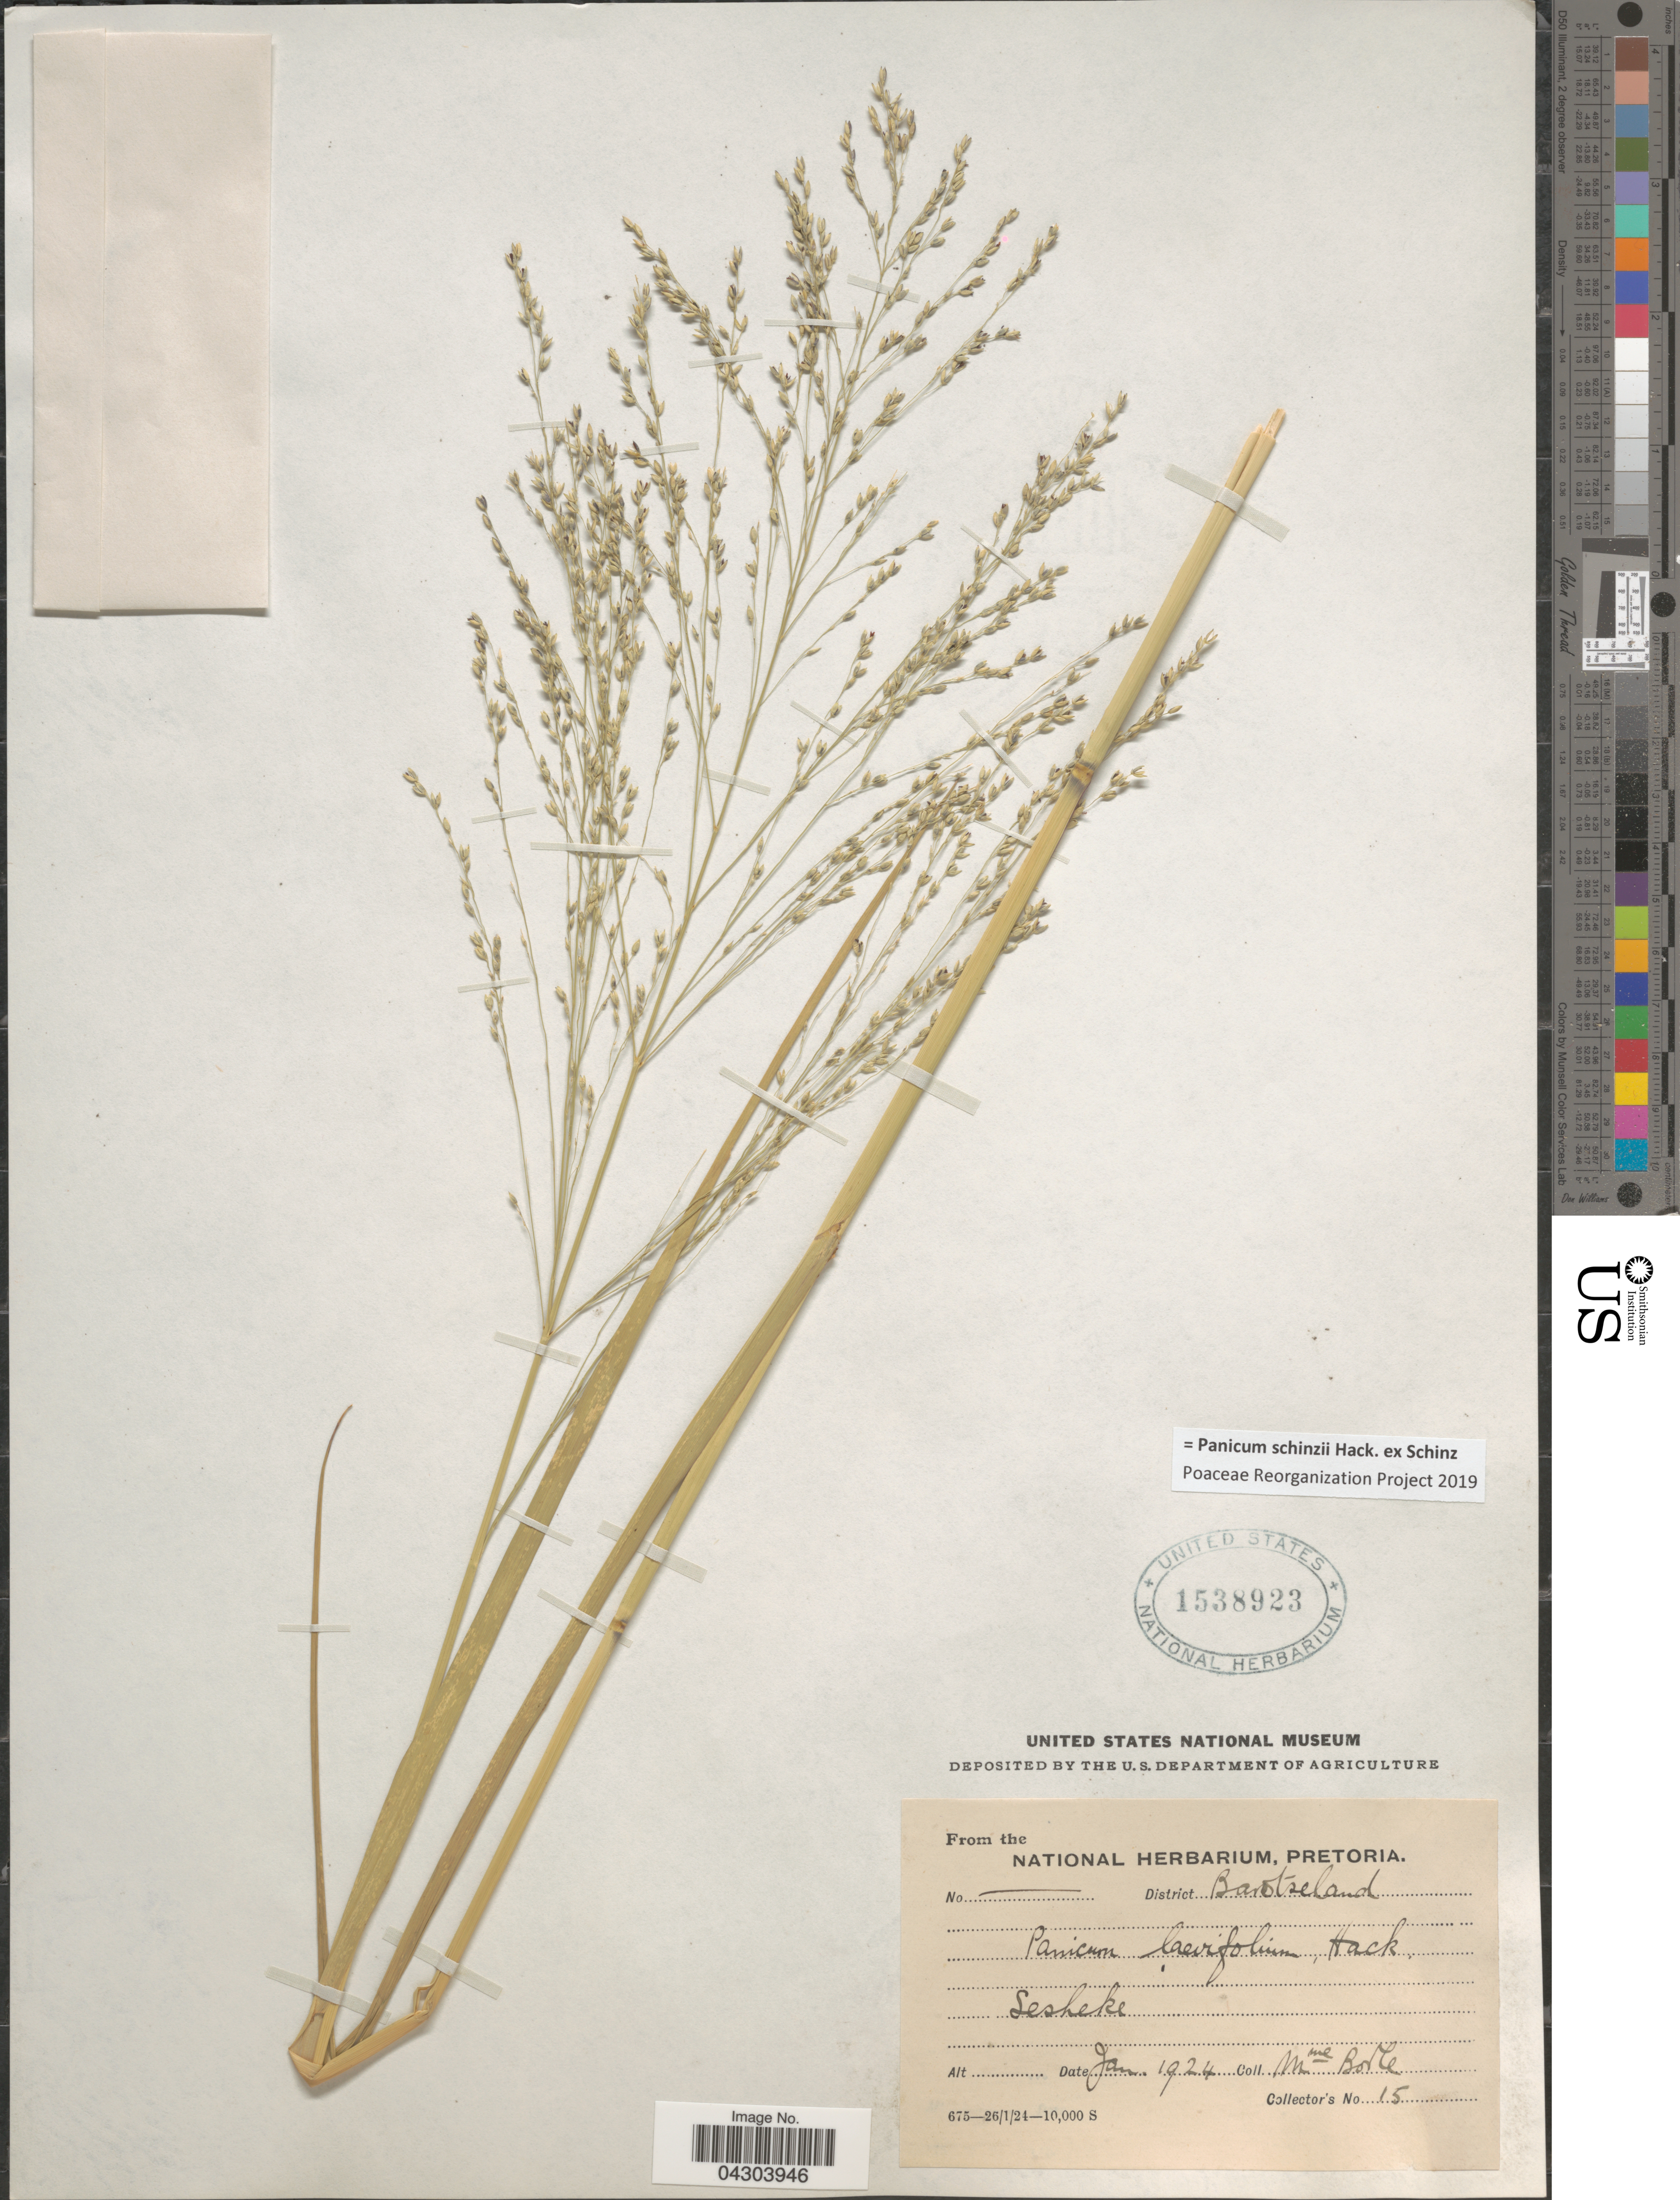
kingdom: Plantae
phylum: Tracheophyta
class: Liliopsida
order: Poales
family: Poaceae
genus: Panicum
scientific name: Panicum schinzii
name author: Hack. ex Schinz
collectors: M. Bodle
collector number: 15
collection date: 1924-01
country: Zambia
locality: District Barotseland. Sesheke.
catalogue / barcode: US 1538923